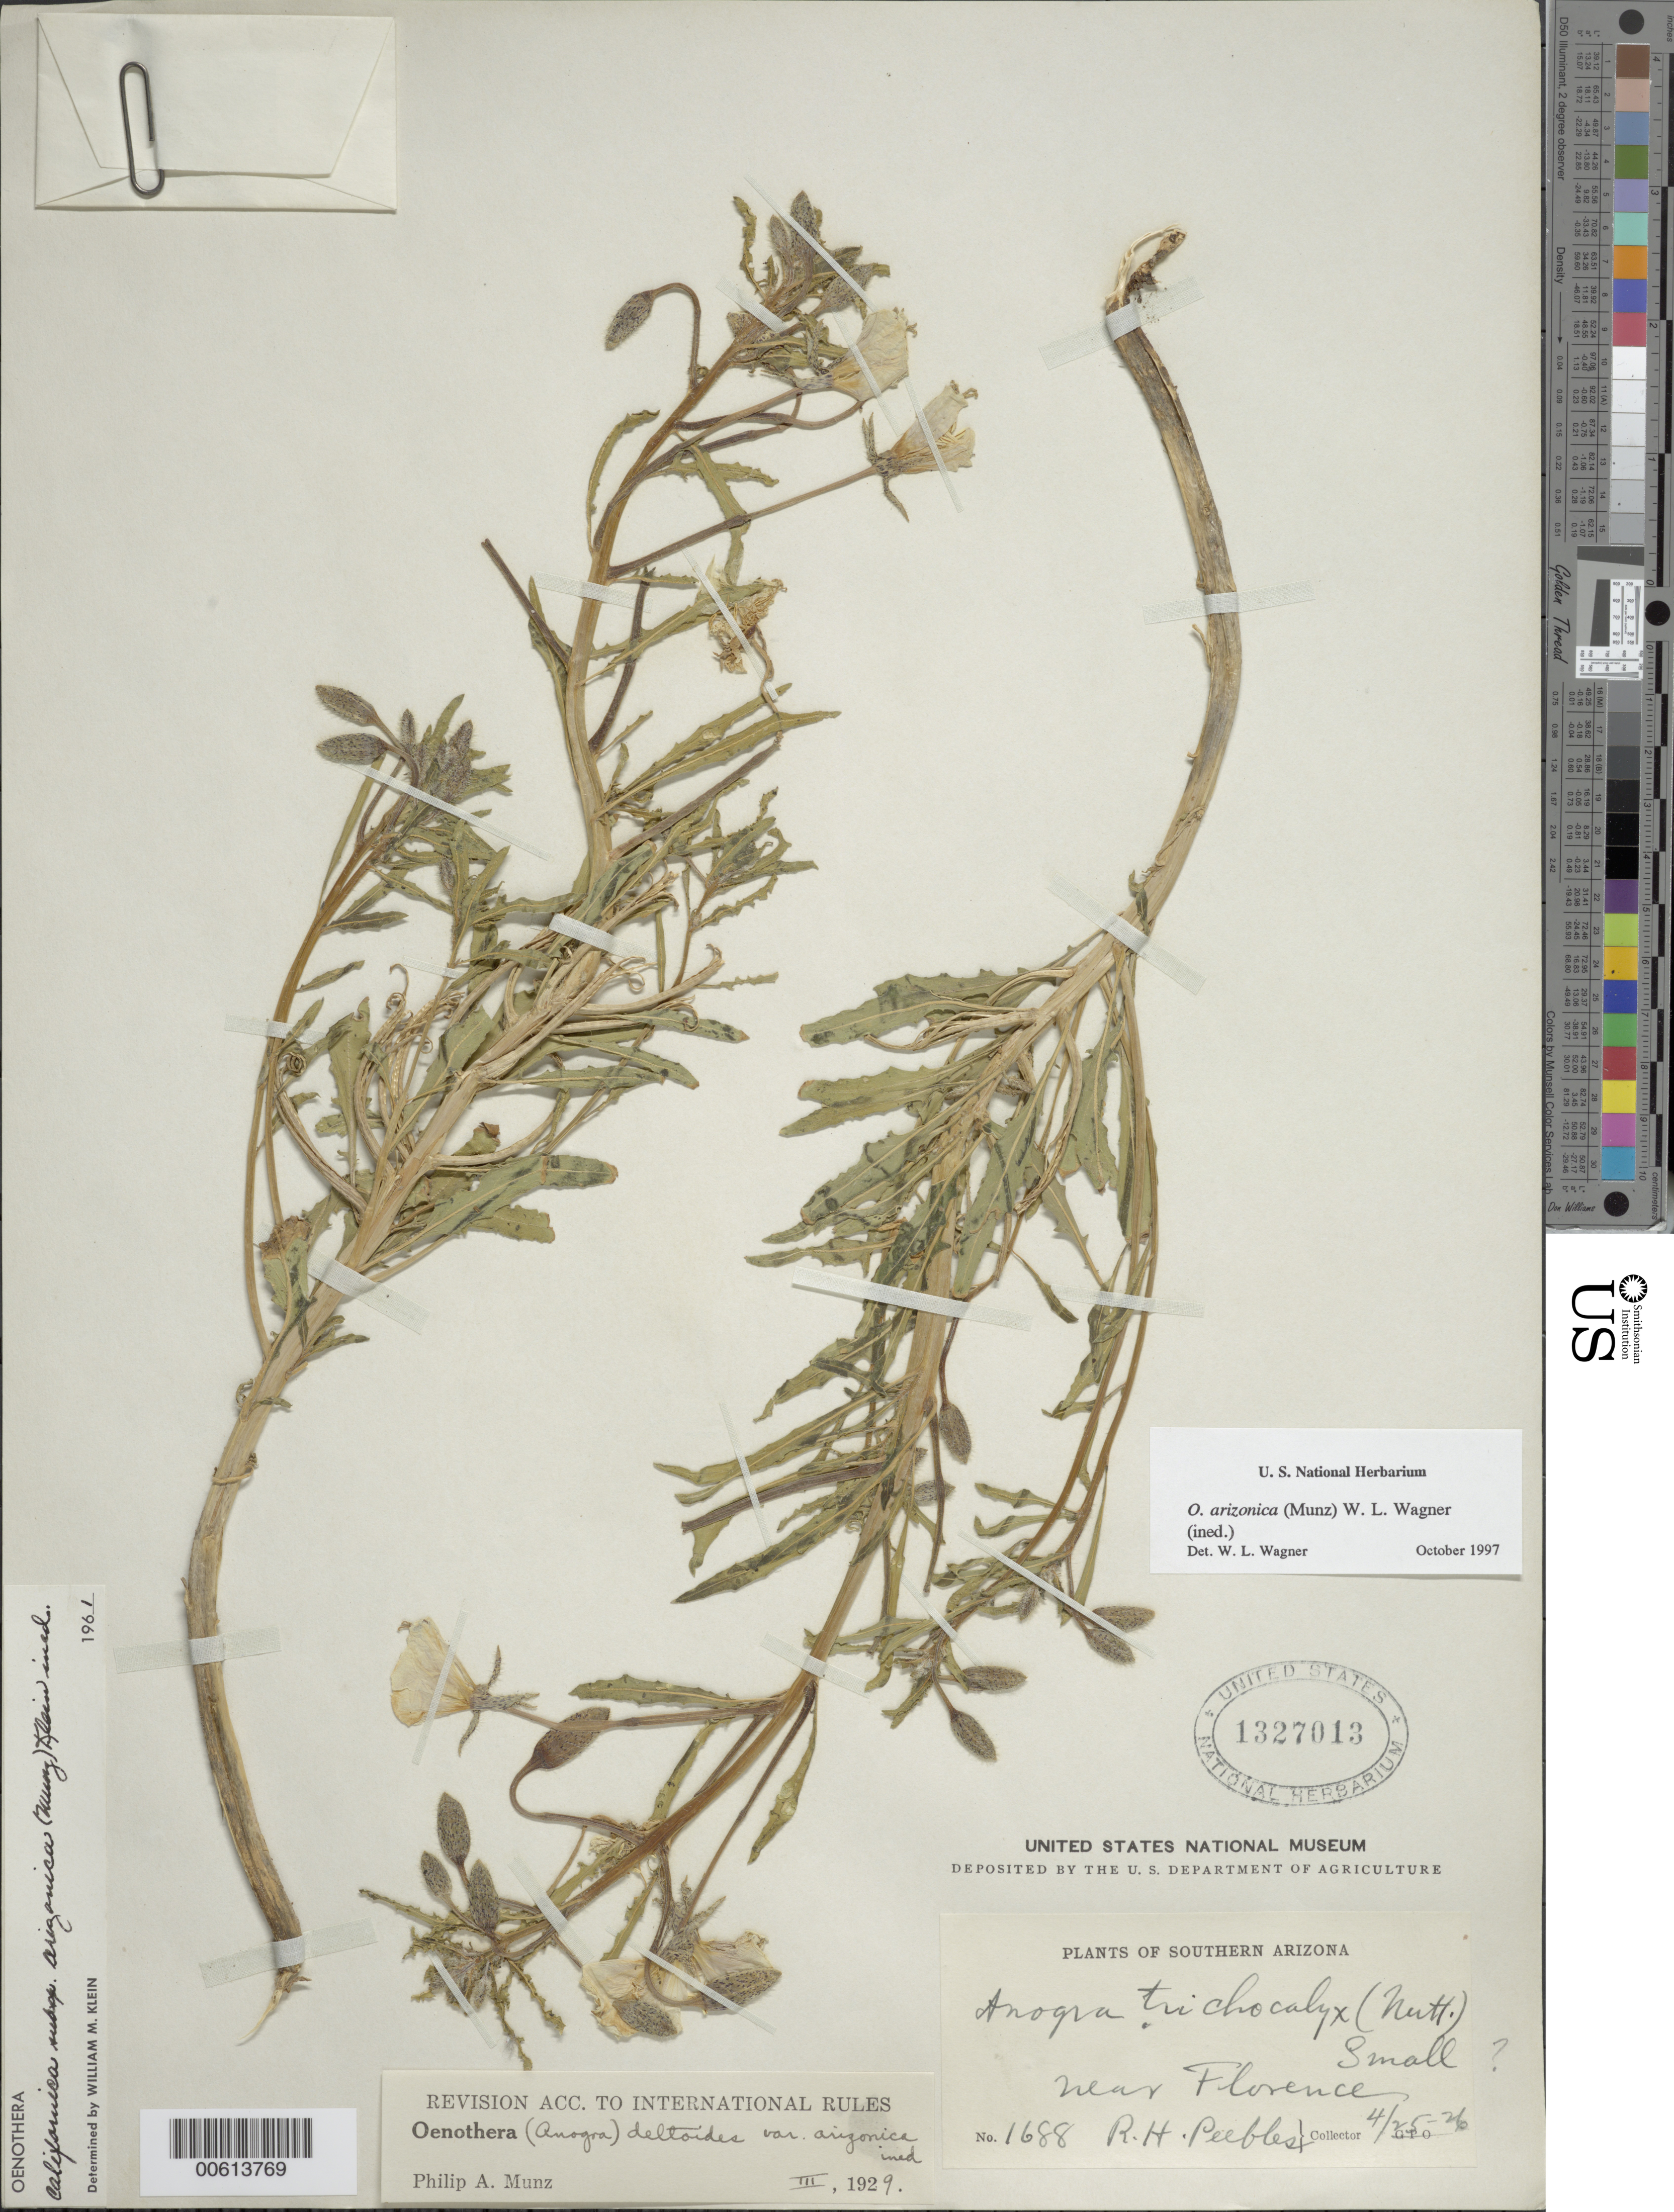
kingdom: Plantae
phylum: Tracheophyta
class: Magnoliopsida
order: Myrtales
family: Onagraceae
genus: Oenothera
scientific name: Oenothera arizonica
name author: (Munz) W.L. Wagner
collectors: R. H. Peebles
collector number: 1688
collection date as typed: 25 Apr 1926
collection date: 1926-04-25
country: United States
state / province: Arizona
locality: Near Florence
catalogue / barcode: US 1327013